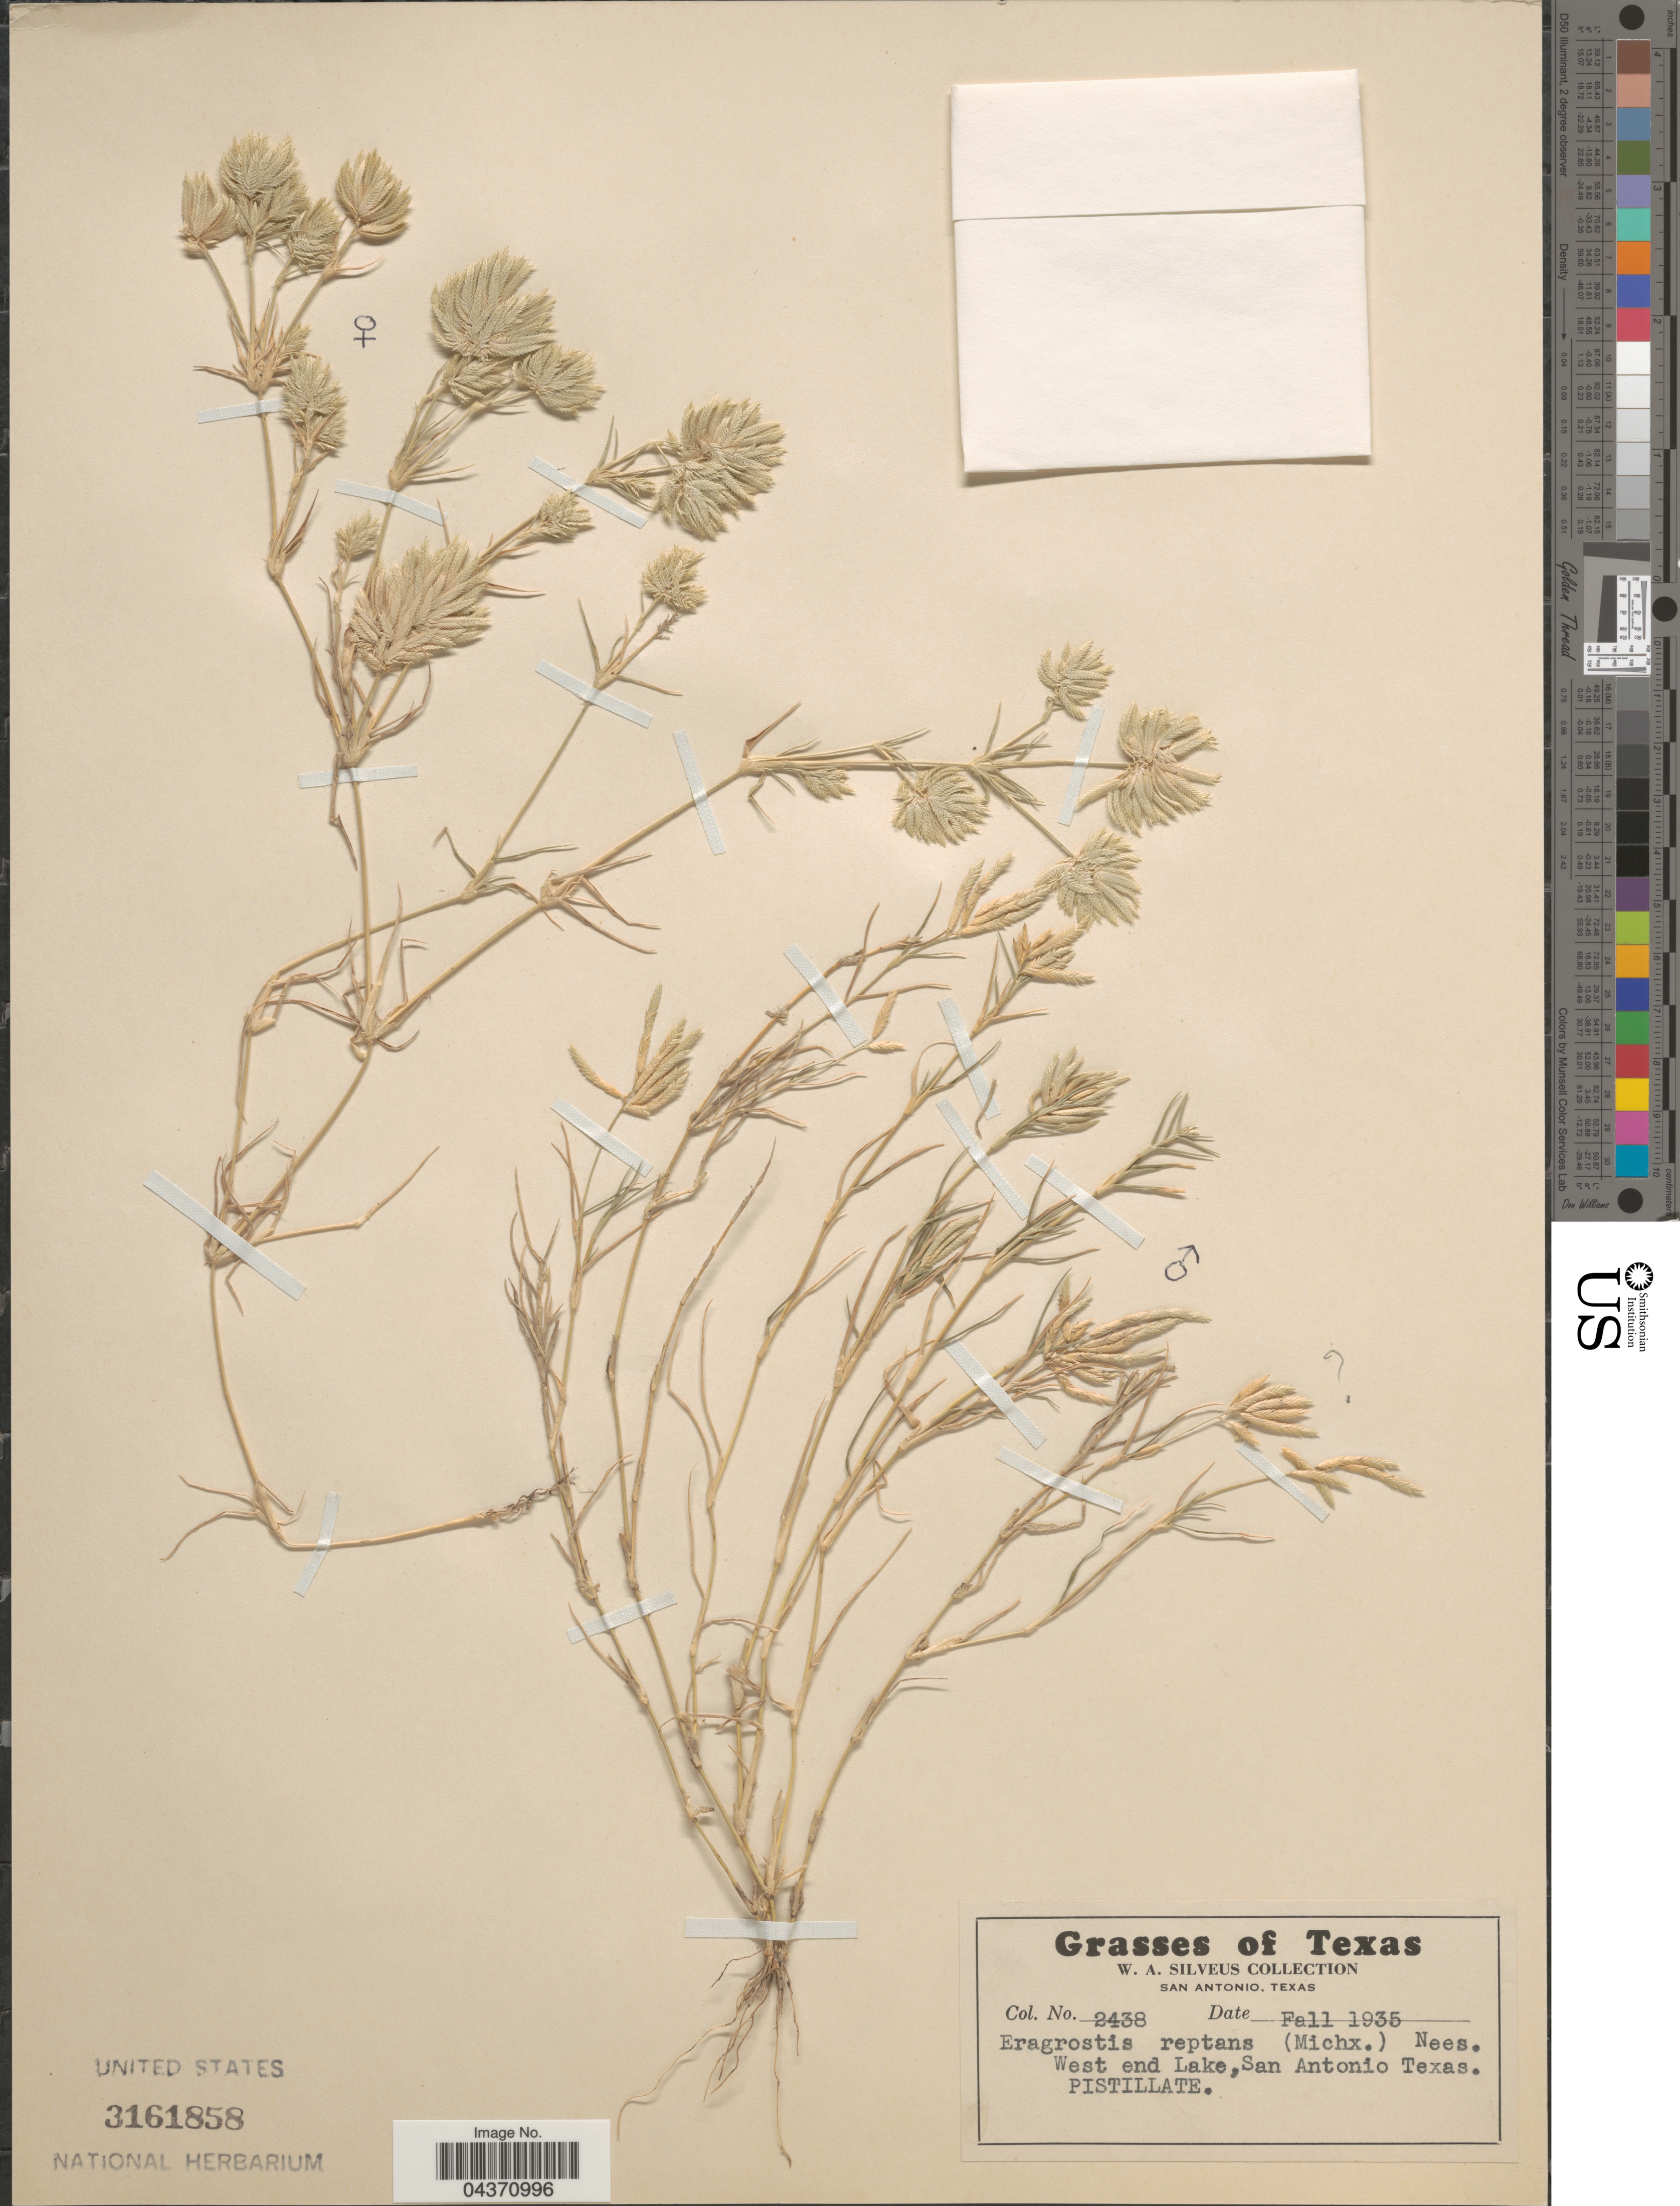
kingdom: Plantae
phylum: Tracheophyta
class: Liliopsida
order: Poales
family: Poaceae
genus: Eragrostis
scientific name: Eragrostis reptans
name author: (Michx.) Nees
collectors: W. Silveus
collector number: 2438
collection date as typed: Fall 1935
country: United States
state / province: Texas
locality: West end Lake,San Antonio.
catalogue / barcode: US 3161858